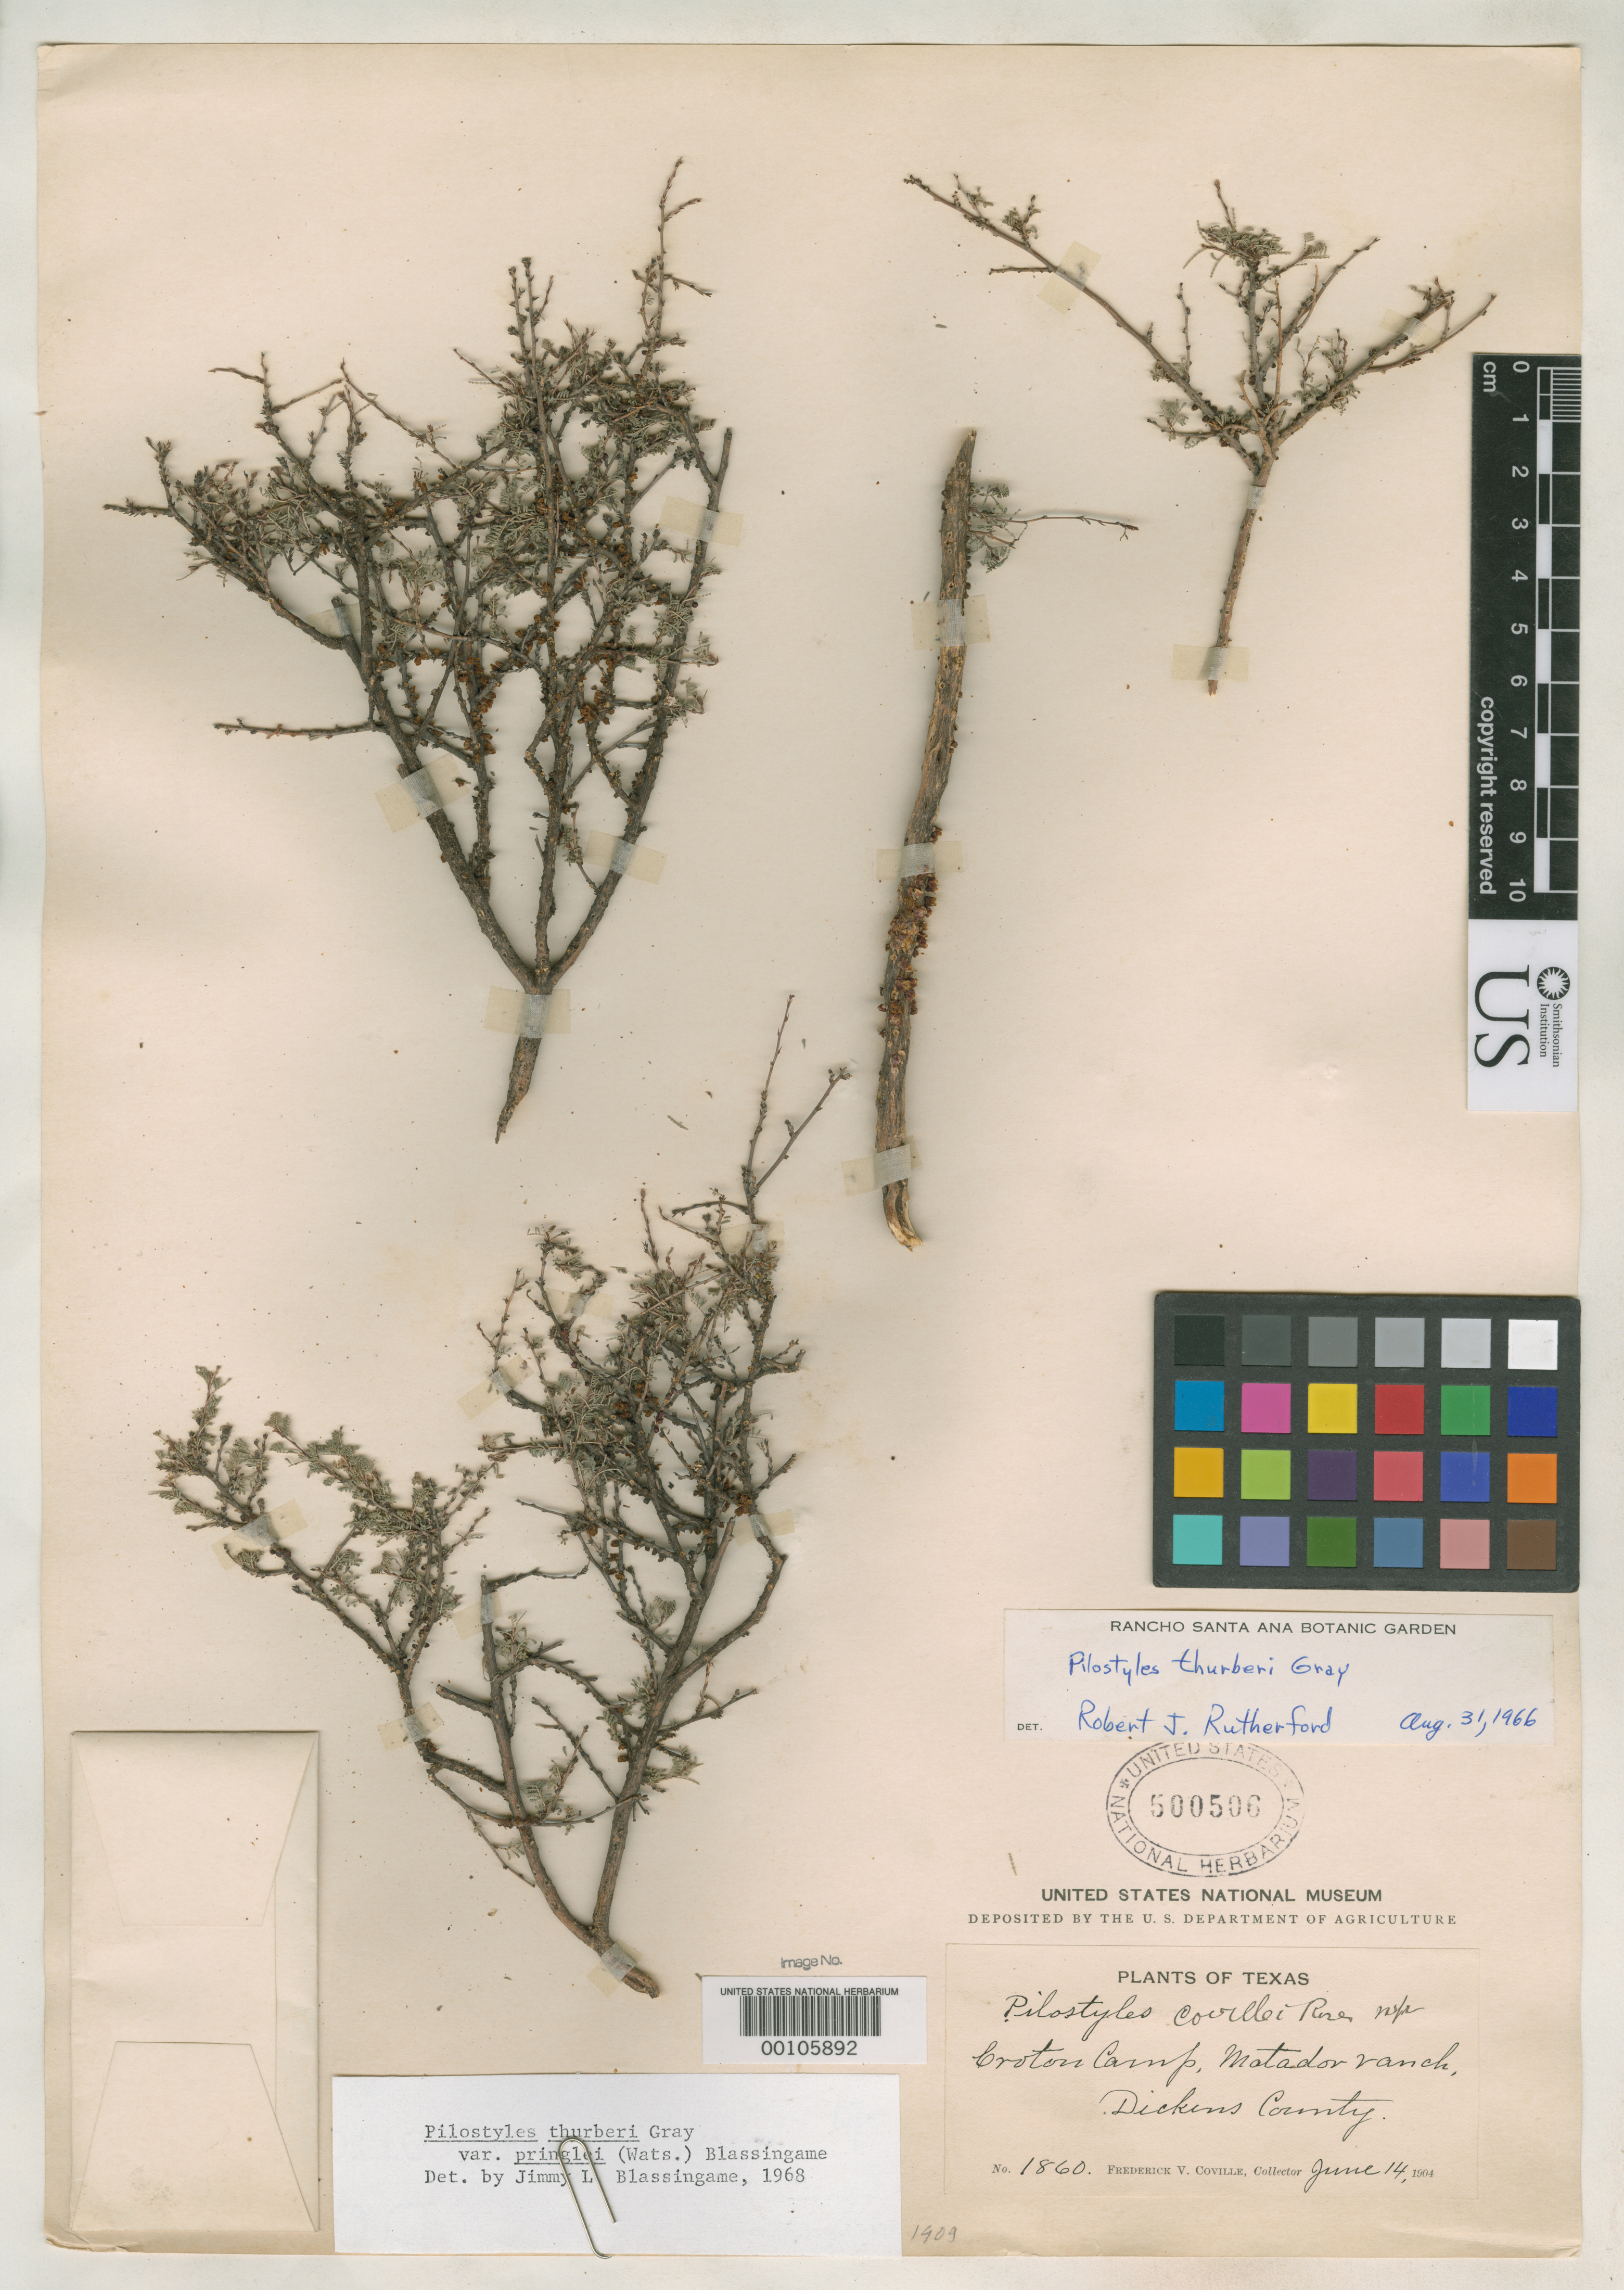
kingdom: Plantae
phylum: Tracheophyta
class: Magnoliopsida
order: Cucurbitales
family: Apodanthaceae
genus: Pilostyles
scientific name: Pilostyles covillei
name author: Rose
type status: Holotype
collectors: F. V. Coville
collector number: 1860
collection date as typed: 14 Jun 1904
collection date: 1904-06-14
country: United States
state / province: Texas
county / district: Dickens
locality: Croton camp, Matador ranch.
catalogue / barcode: US 500506